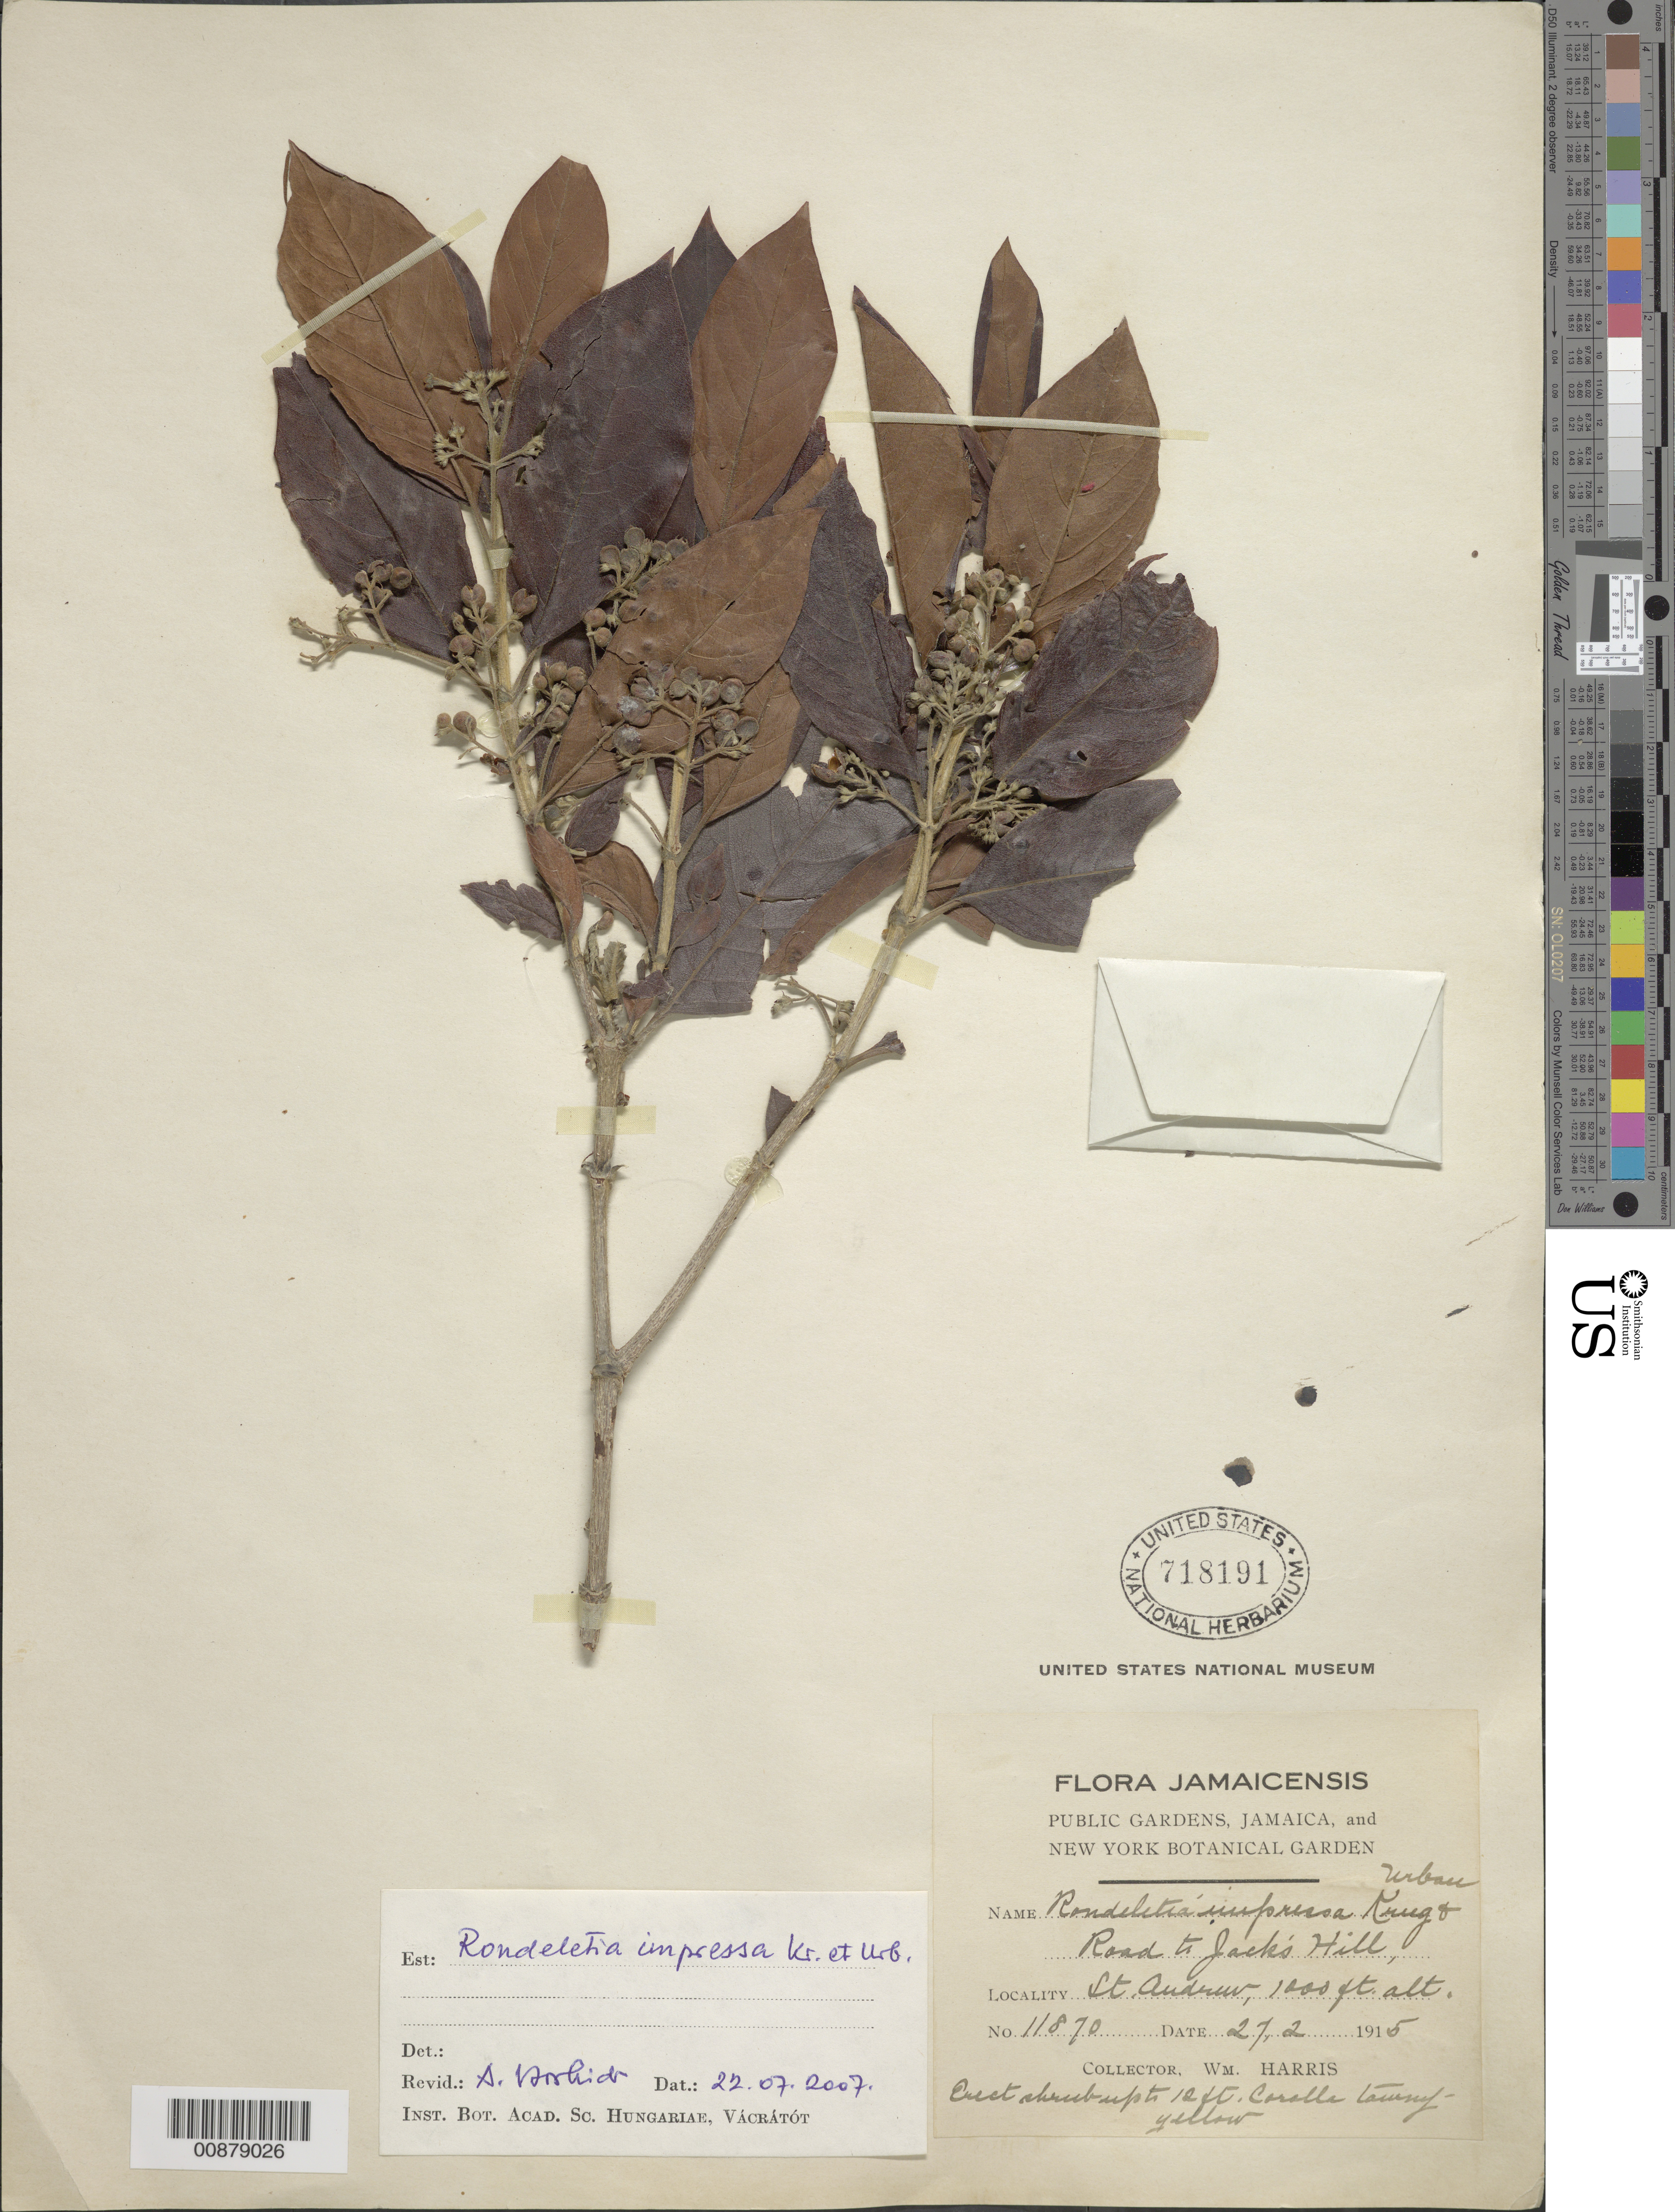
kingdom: Plantae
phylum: Tracheophyta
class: Magnoliopsida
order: Gentianales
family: Rubiaceae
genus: Rondeletia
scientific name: Rondeletia impressa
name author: Krug & Urb.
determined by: Borhidi, Attila L.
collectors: W. H. Harris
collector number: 11870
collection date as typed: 27 Feb 1915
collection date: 1915-02-27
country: Jamaica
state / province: Saint Andrew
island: Jamaica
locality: road to Jack's Hill.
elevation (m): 305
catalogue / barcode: US 718181